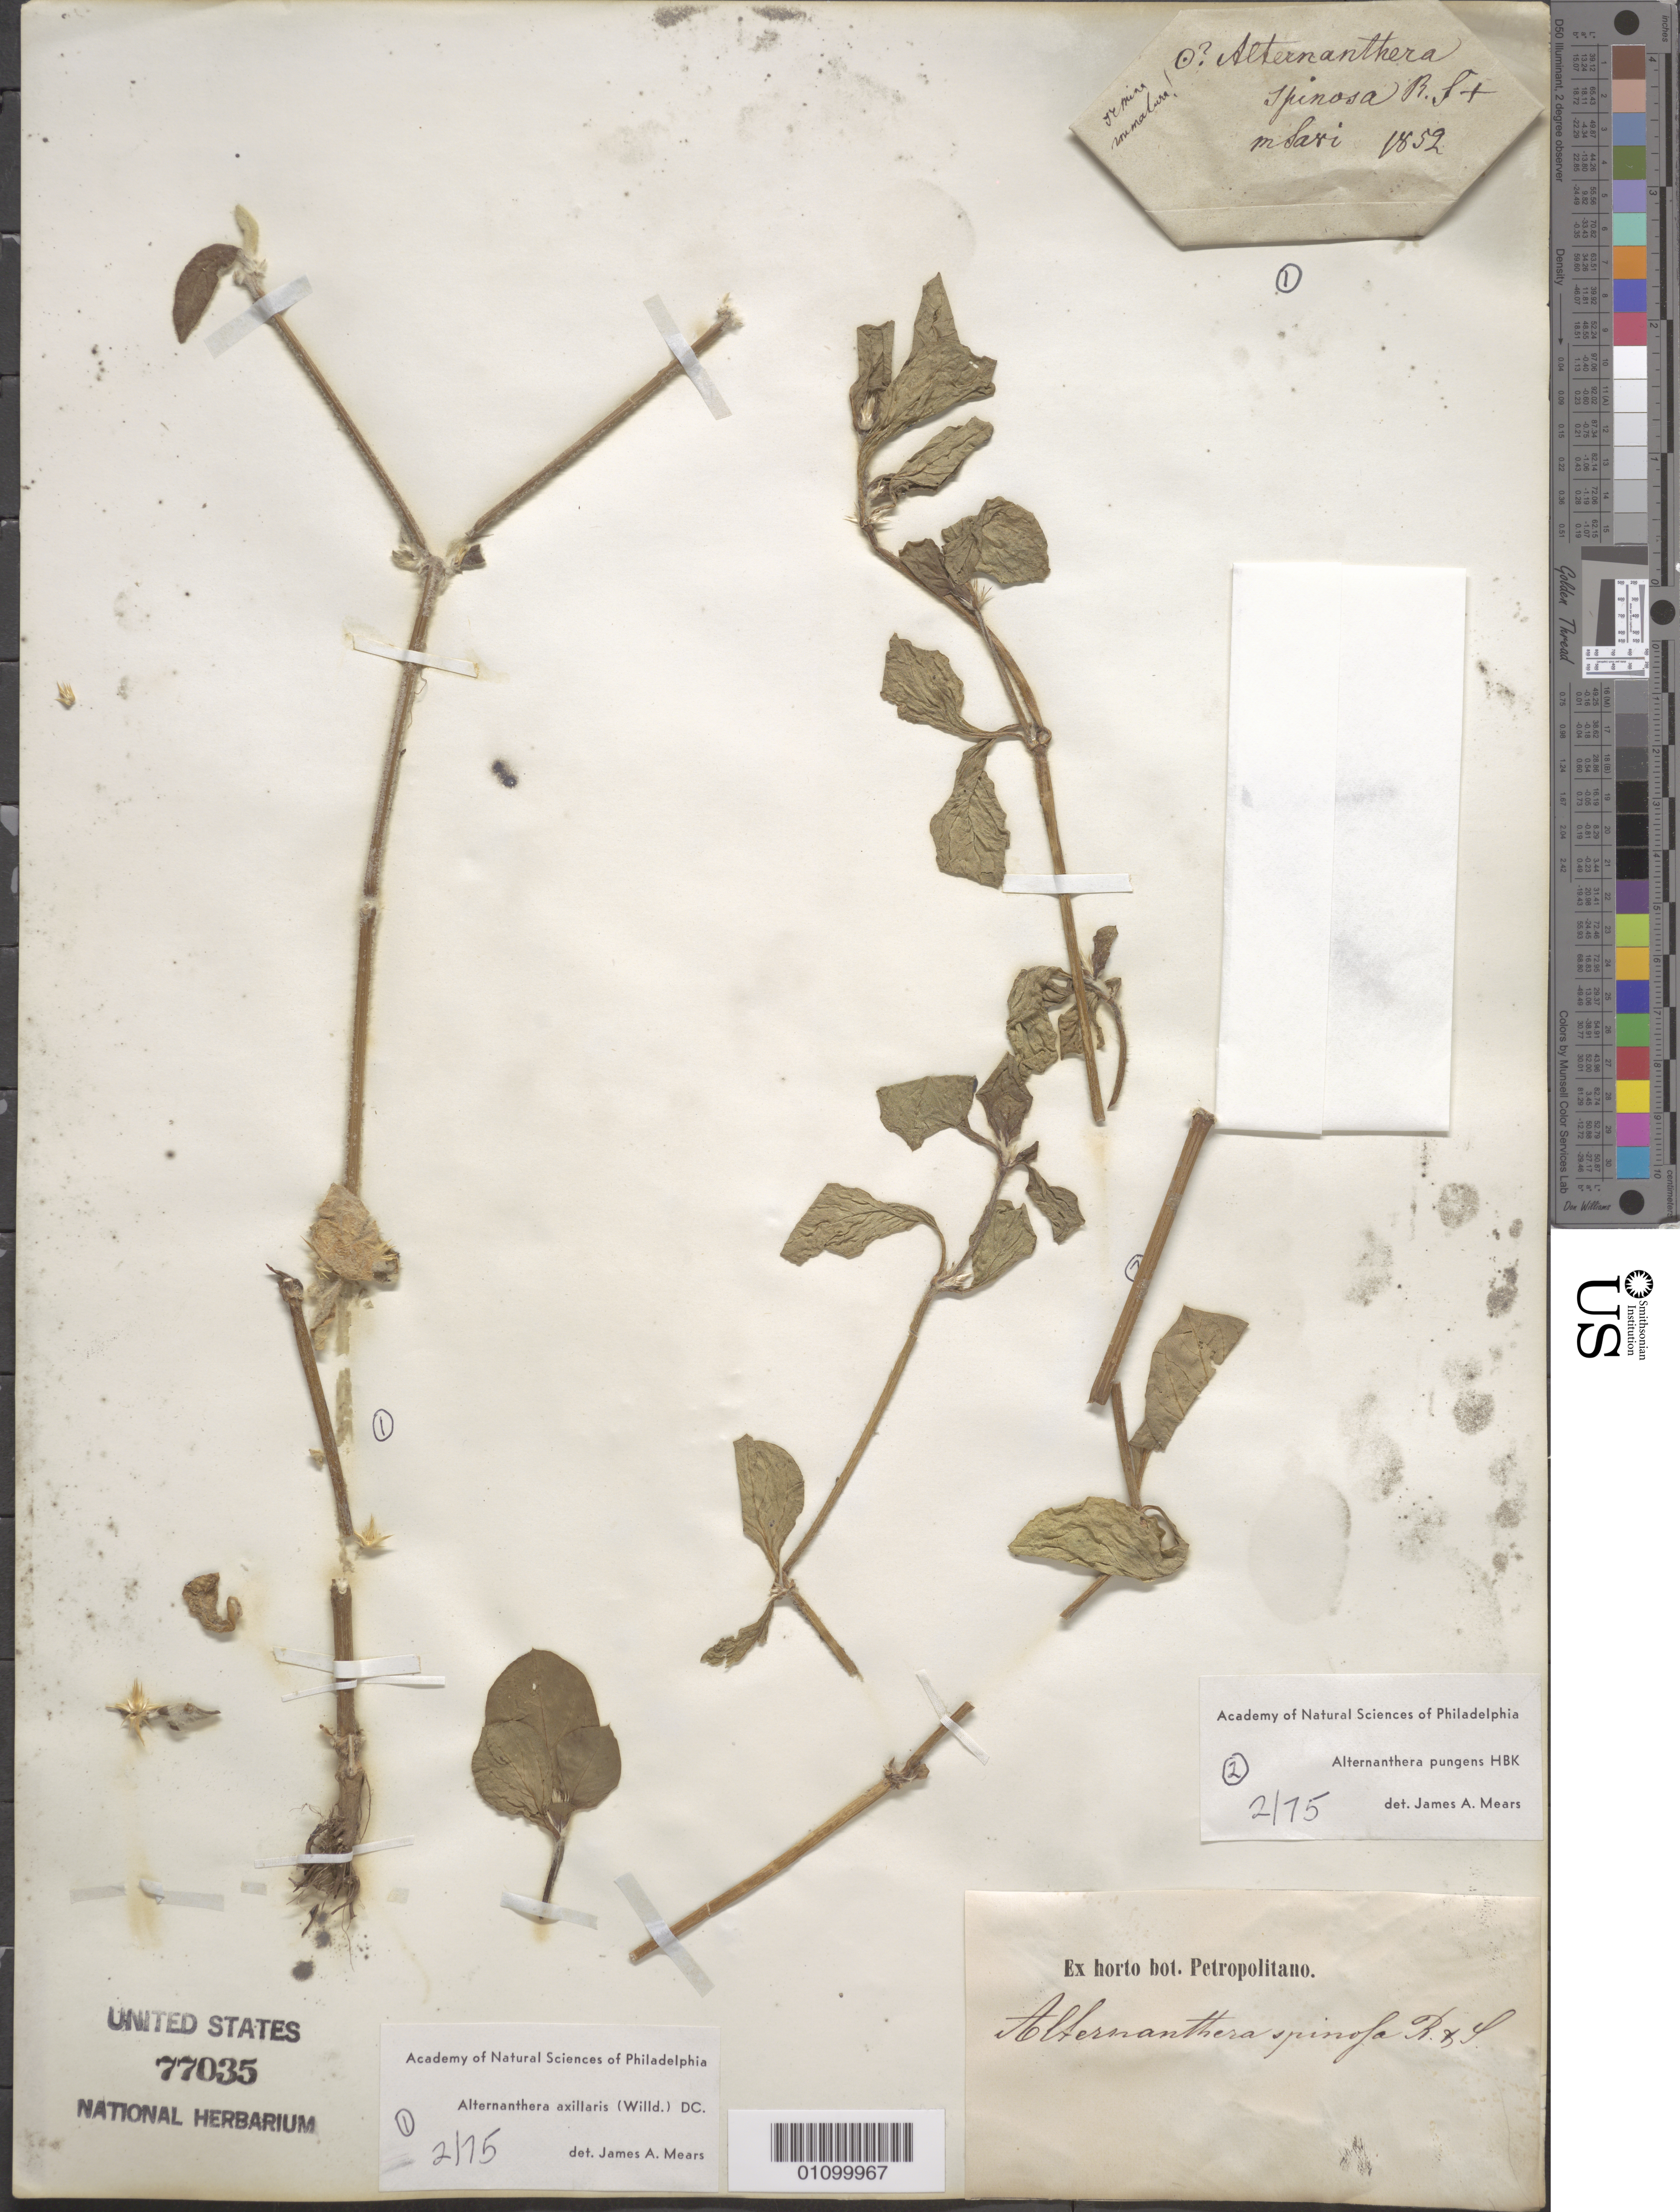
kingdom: Plantae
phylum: Tracheophyta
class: Magnoliopsida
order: Caryophyllales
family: Amaranthaceae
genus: Alternanthera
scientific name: Alternanthera axillaris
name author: (Hornem. ex Willd.) D. Dietr.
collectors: ex Horto Bot. Petropolitano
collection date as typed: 1852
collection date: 1852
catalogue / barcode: US 77035